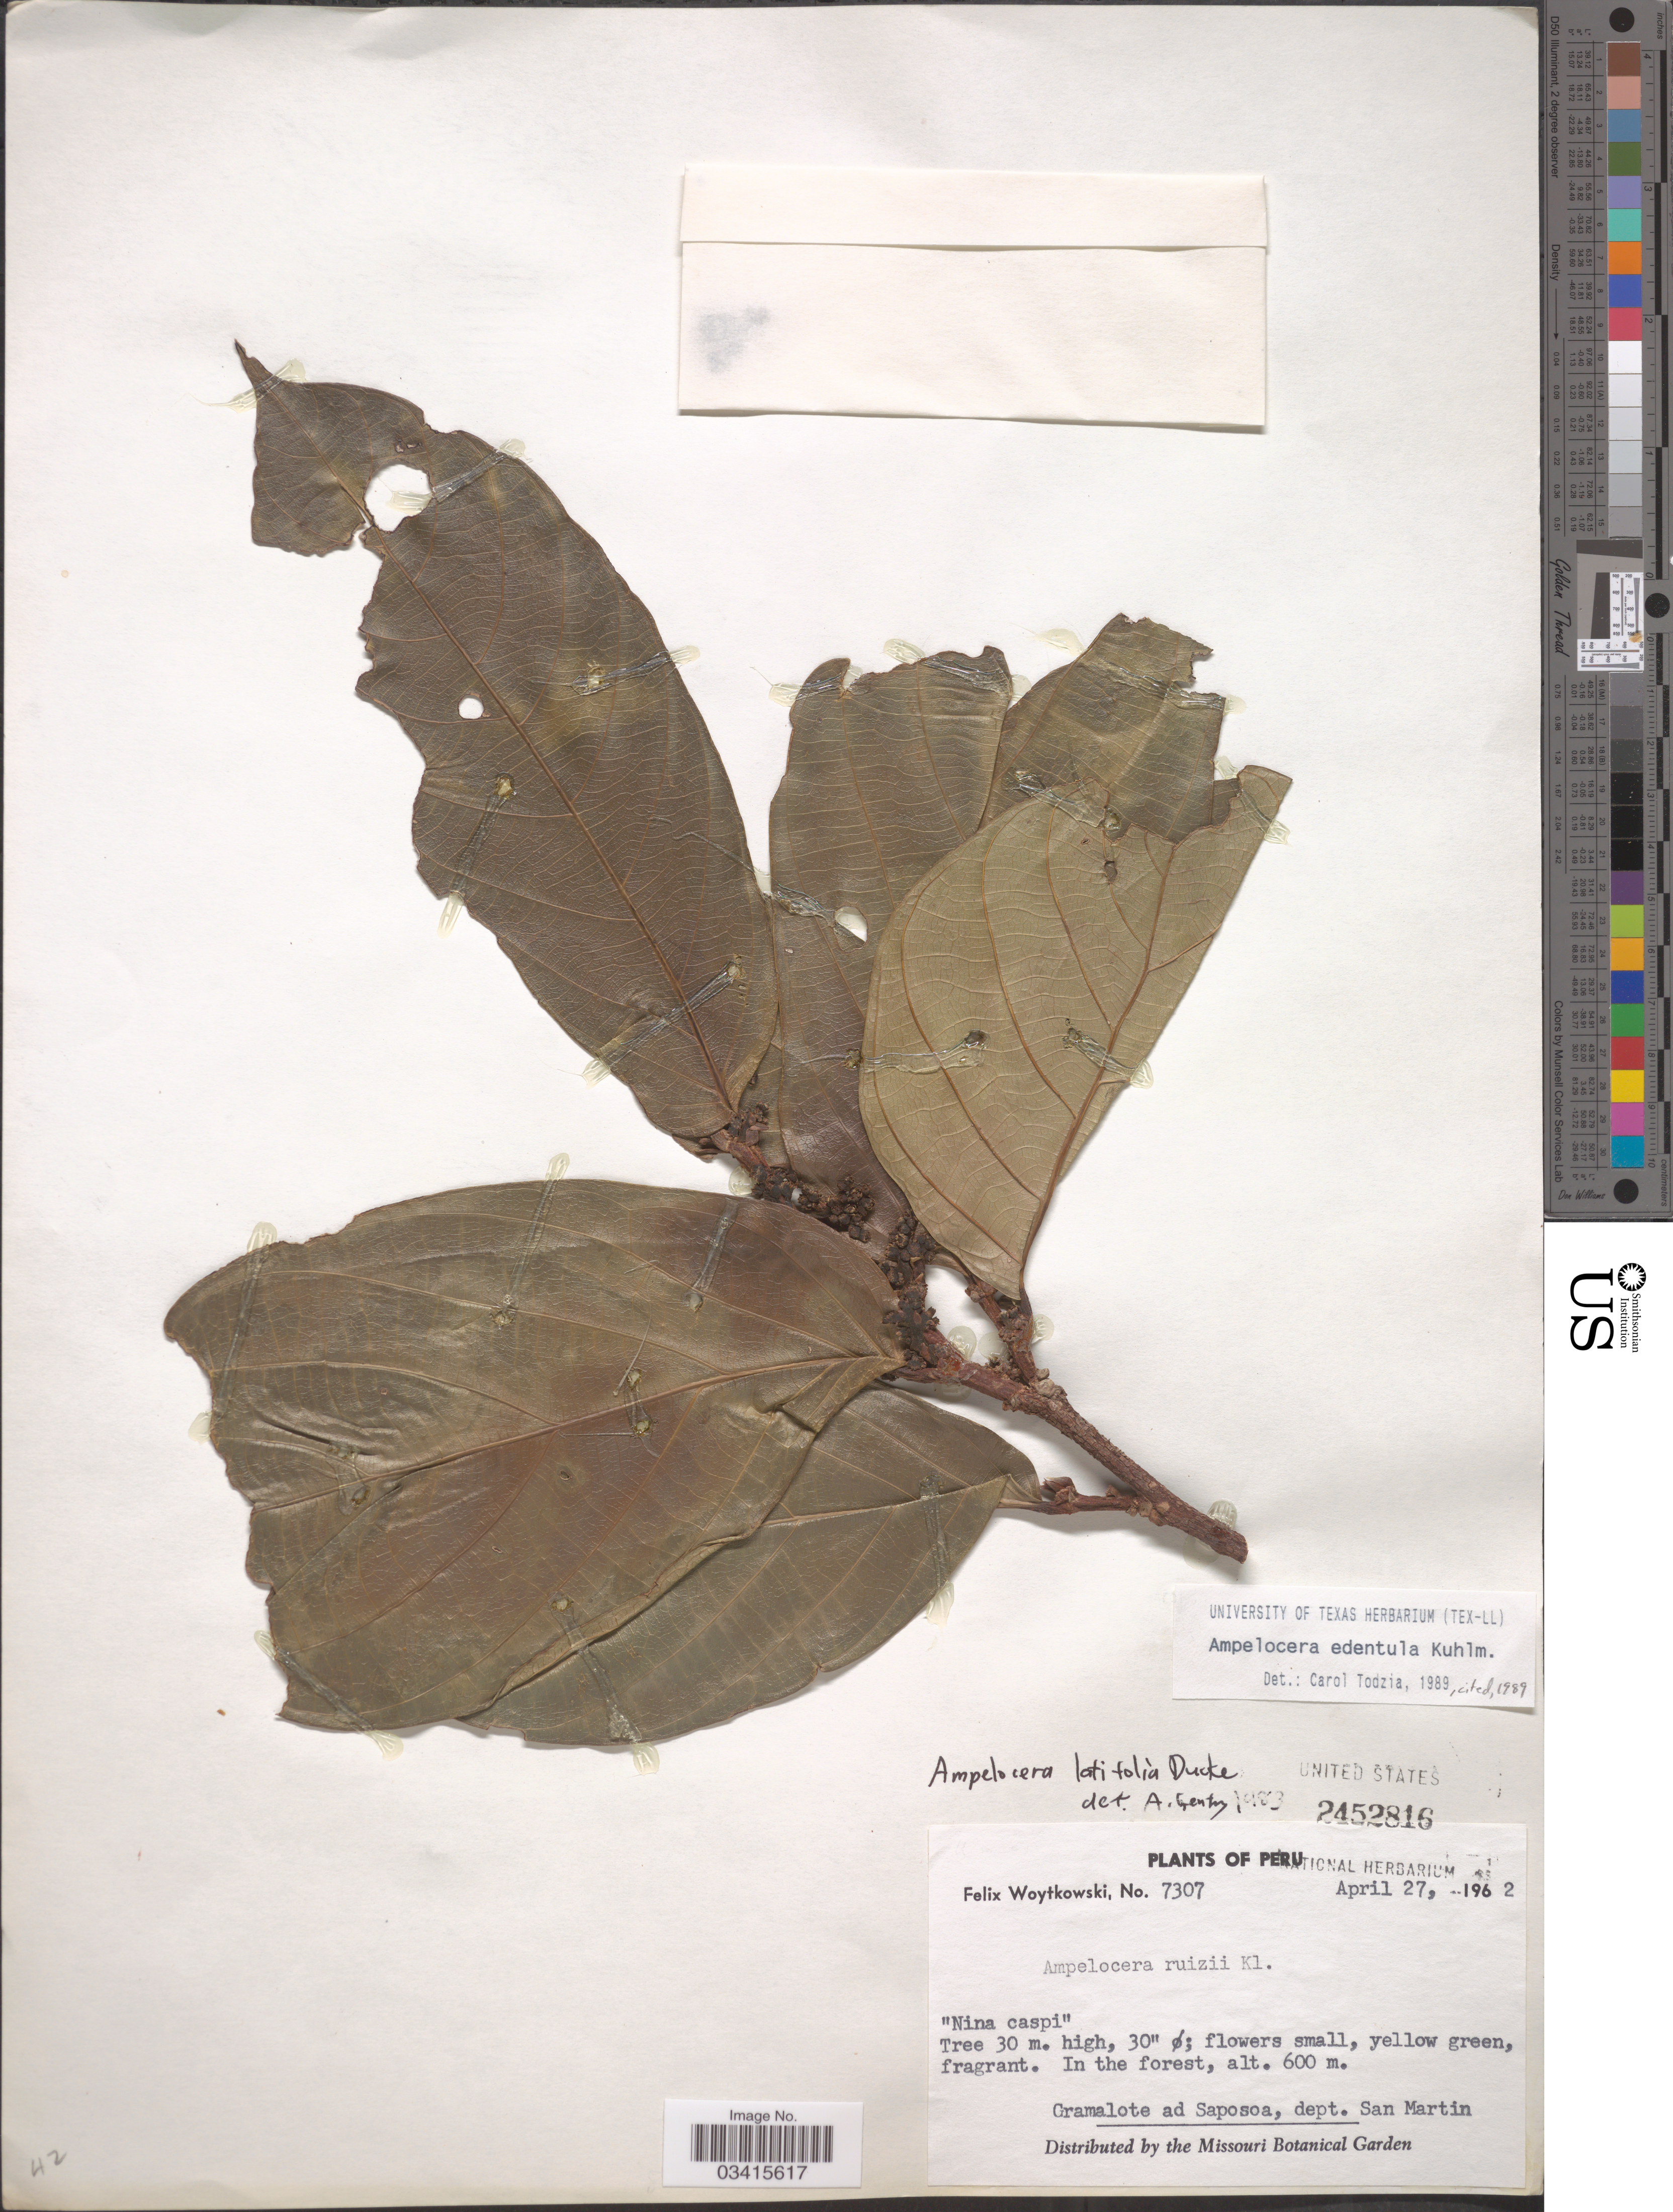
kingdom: Plantae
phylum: Tracheophyta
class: Magnoliopsida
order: Rosales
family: Cannabaceae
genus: Ampelocera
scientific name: Ampelocera edentula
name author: Kuhlm.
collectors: F. Woytkowski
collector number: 7307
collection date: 1962-04-27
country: Peru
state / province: San Martín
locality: In the forest. Gramalote ad Saposoa, dept. San Martin.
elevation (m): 600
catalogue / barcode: US 2452816